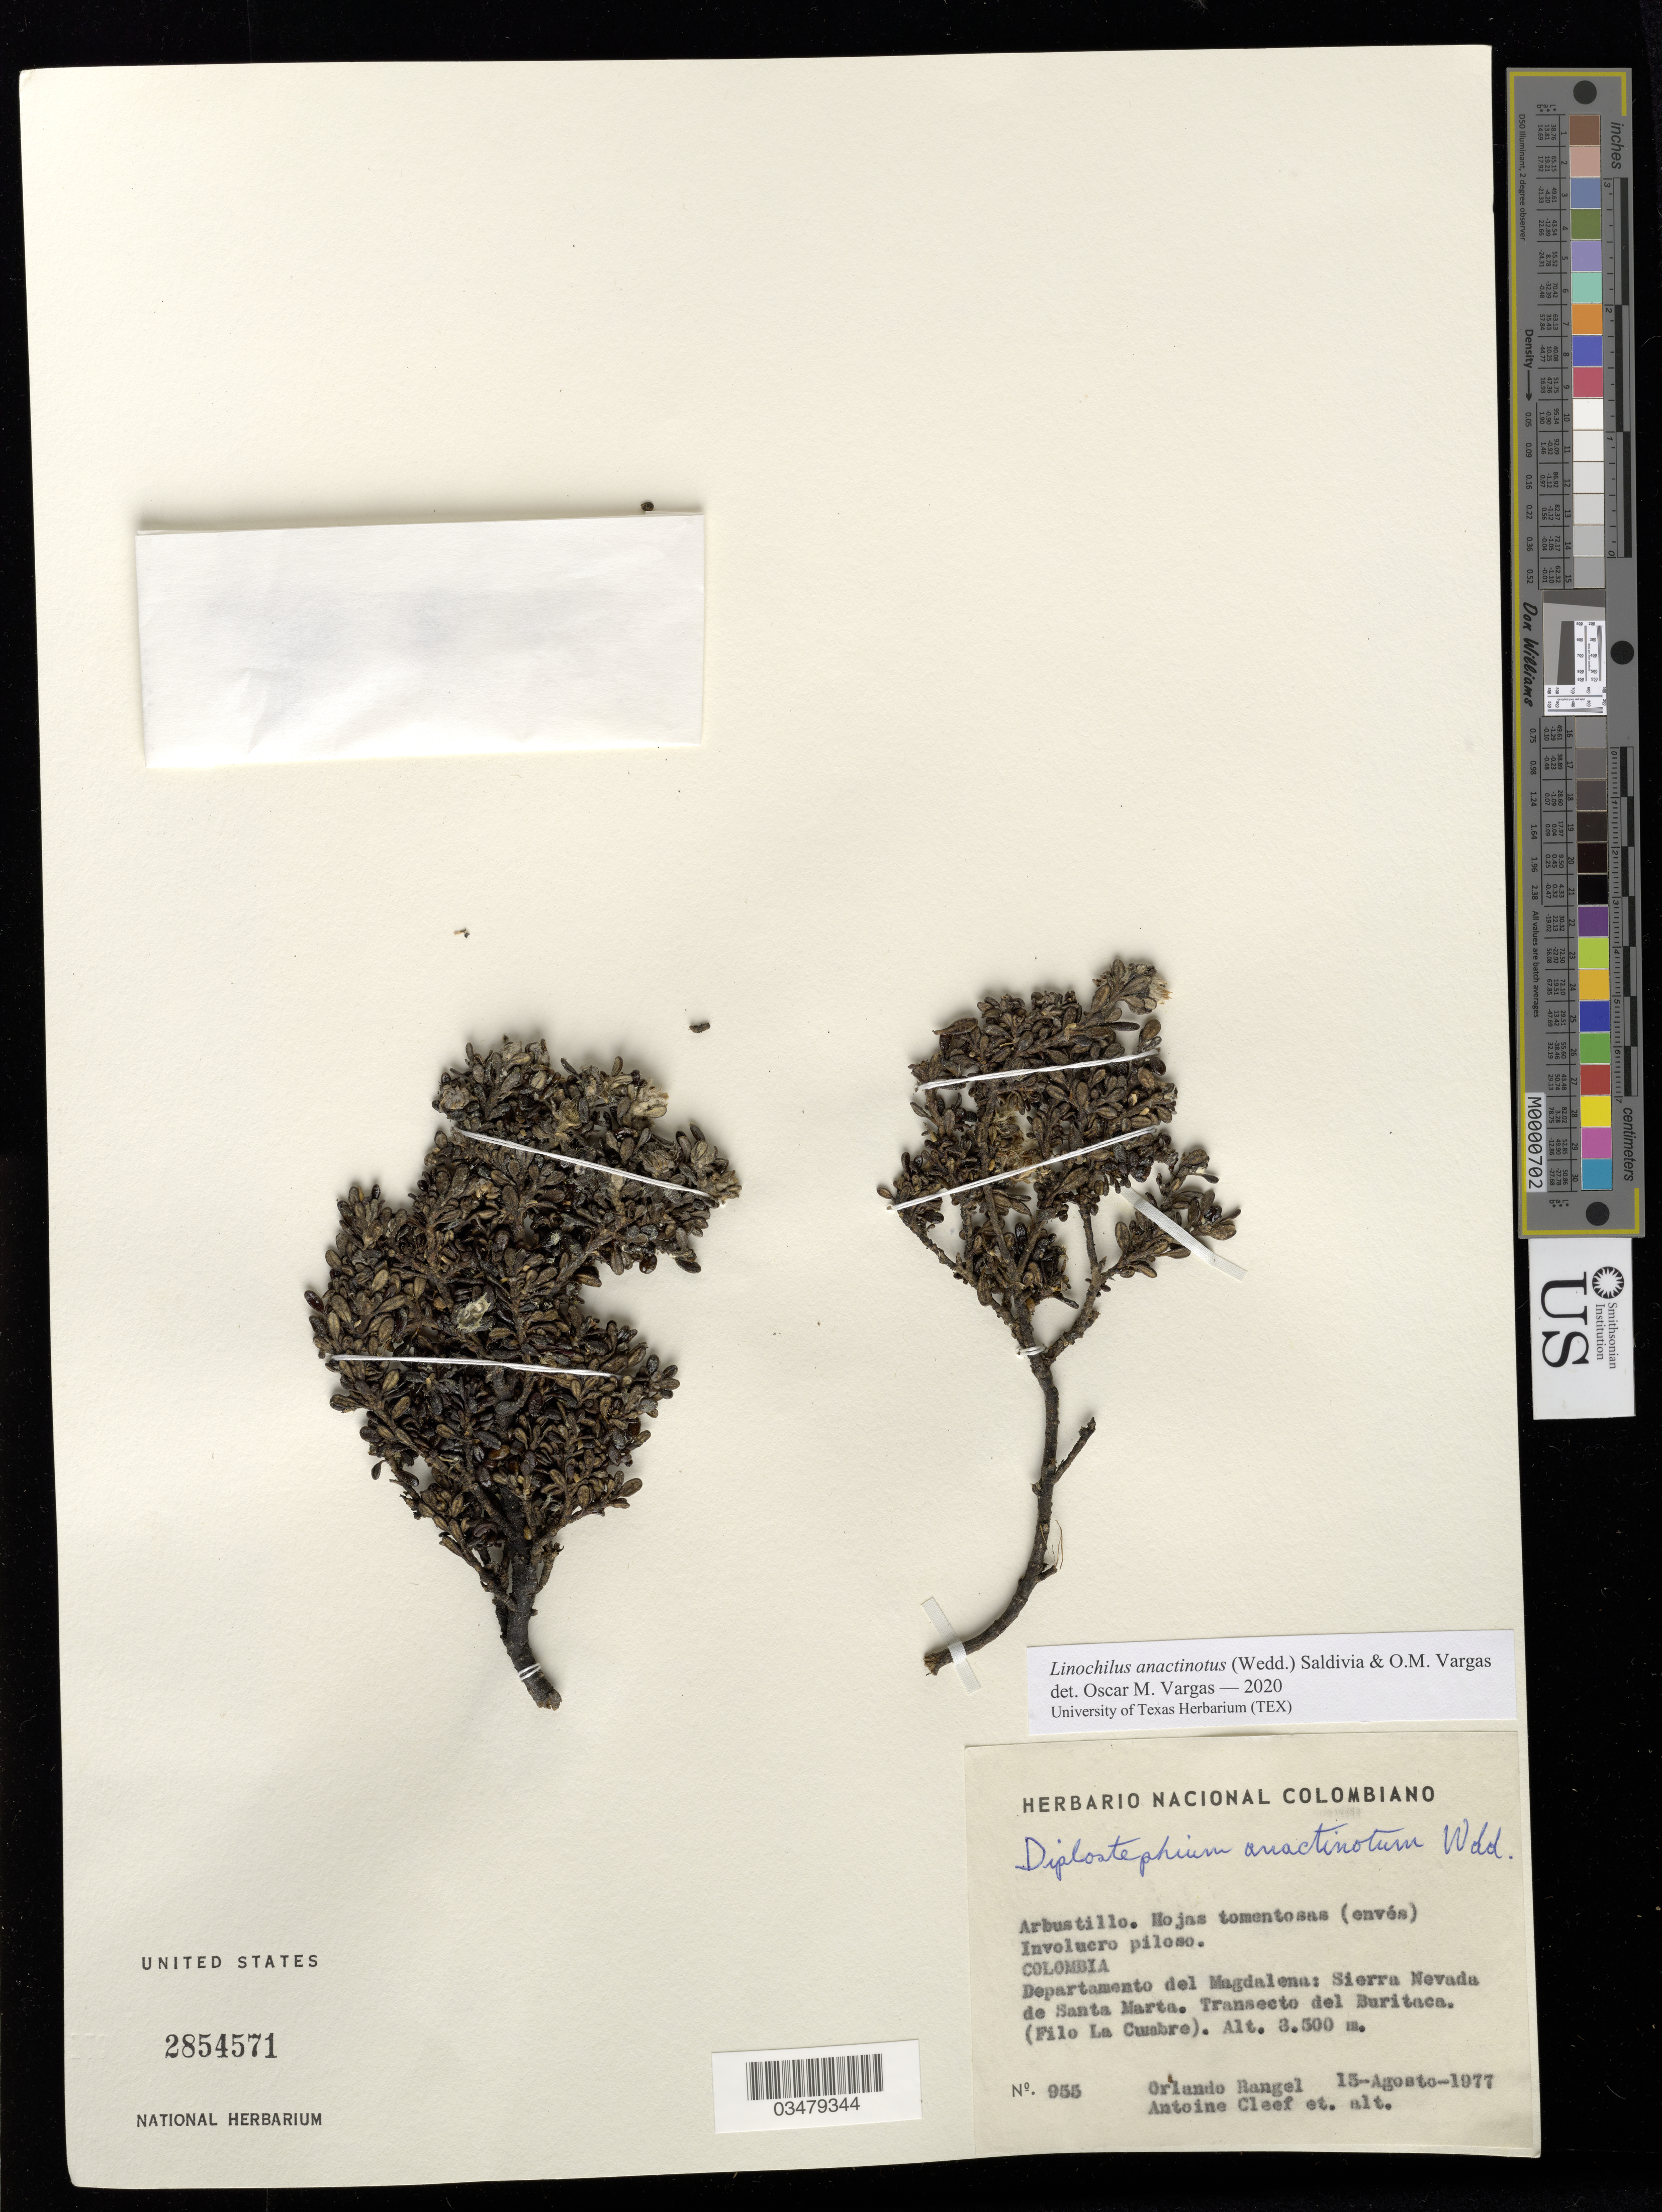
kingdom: Plantae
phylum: Tracheophyta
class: Magnoliopsida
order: Asterales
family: Asteraceae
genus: Linochilus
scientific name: Linochilus anactinotus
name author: (Wedd.) Saldivia & O.M. Vargas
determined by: Vargas, Oscar M.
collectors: O. Rangel & A. M. Cleef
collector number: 955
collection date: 1977-08-15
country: Colombia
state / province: Magdalena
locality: Departamento del Magdalena: Sierra Nevada de Santa Marta. Transecto del Buritaca. (Filo La Cumbre).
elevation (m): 3500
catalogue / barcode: US 2854571